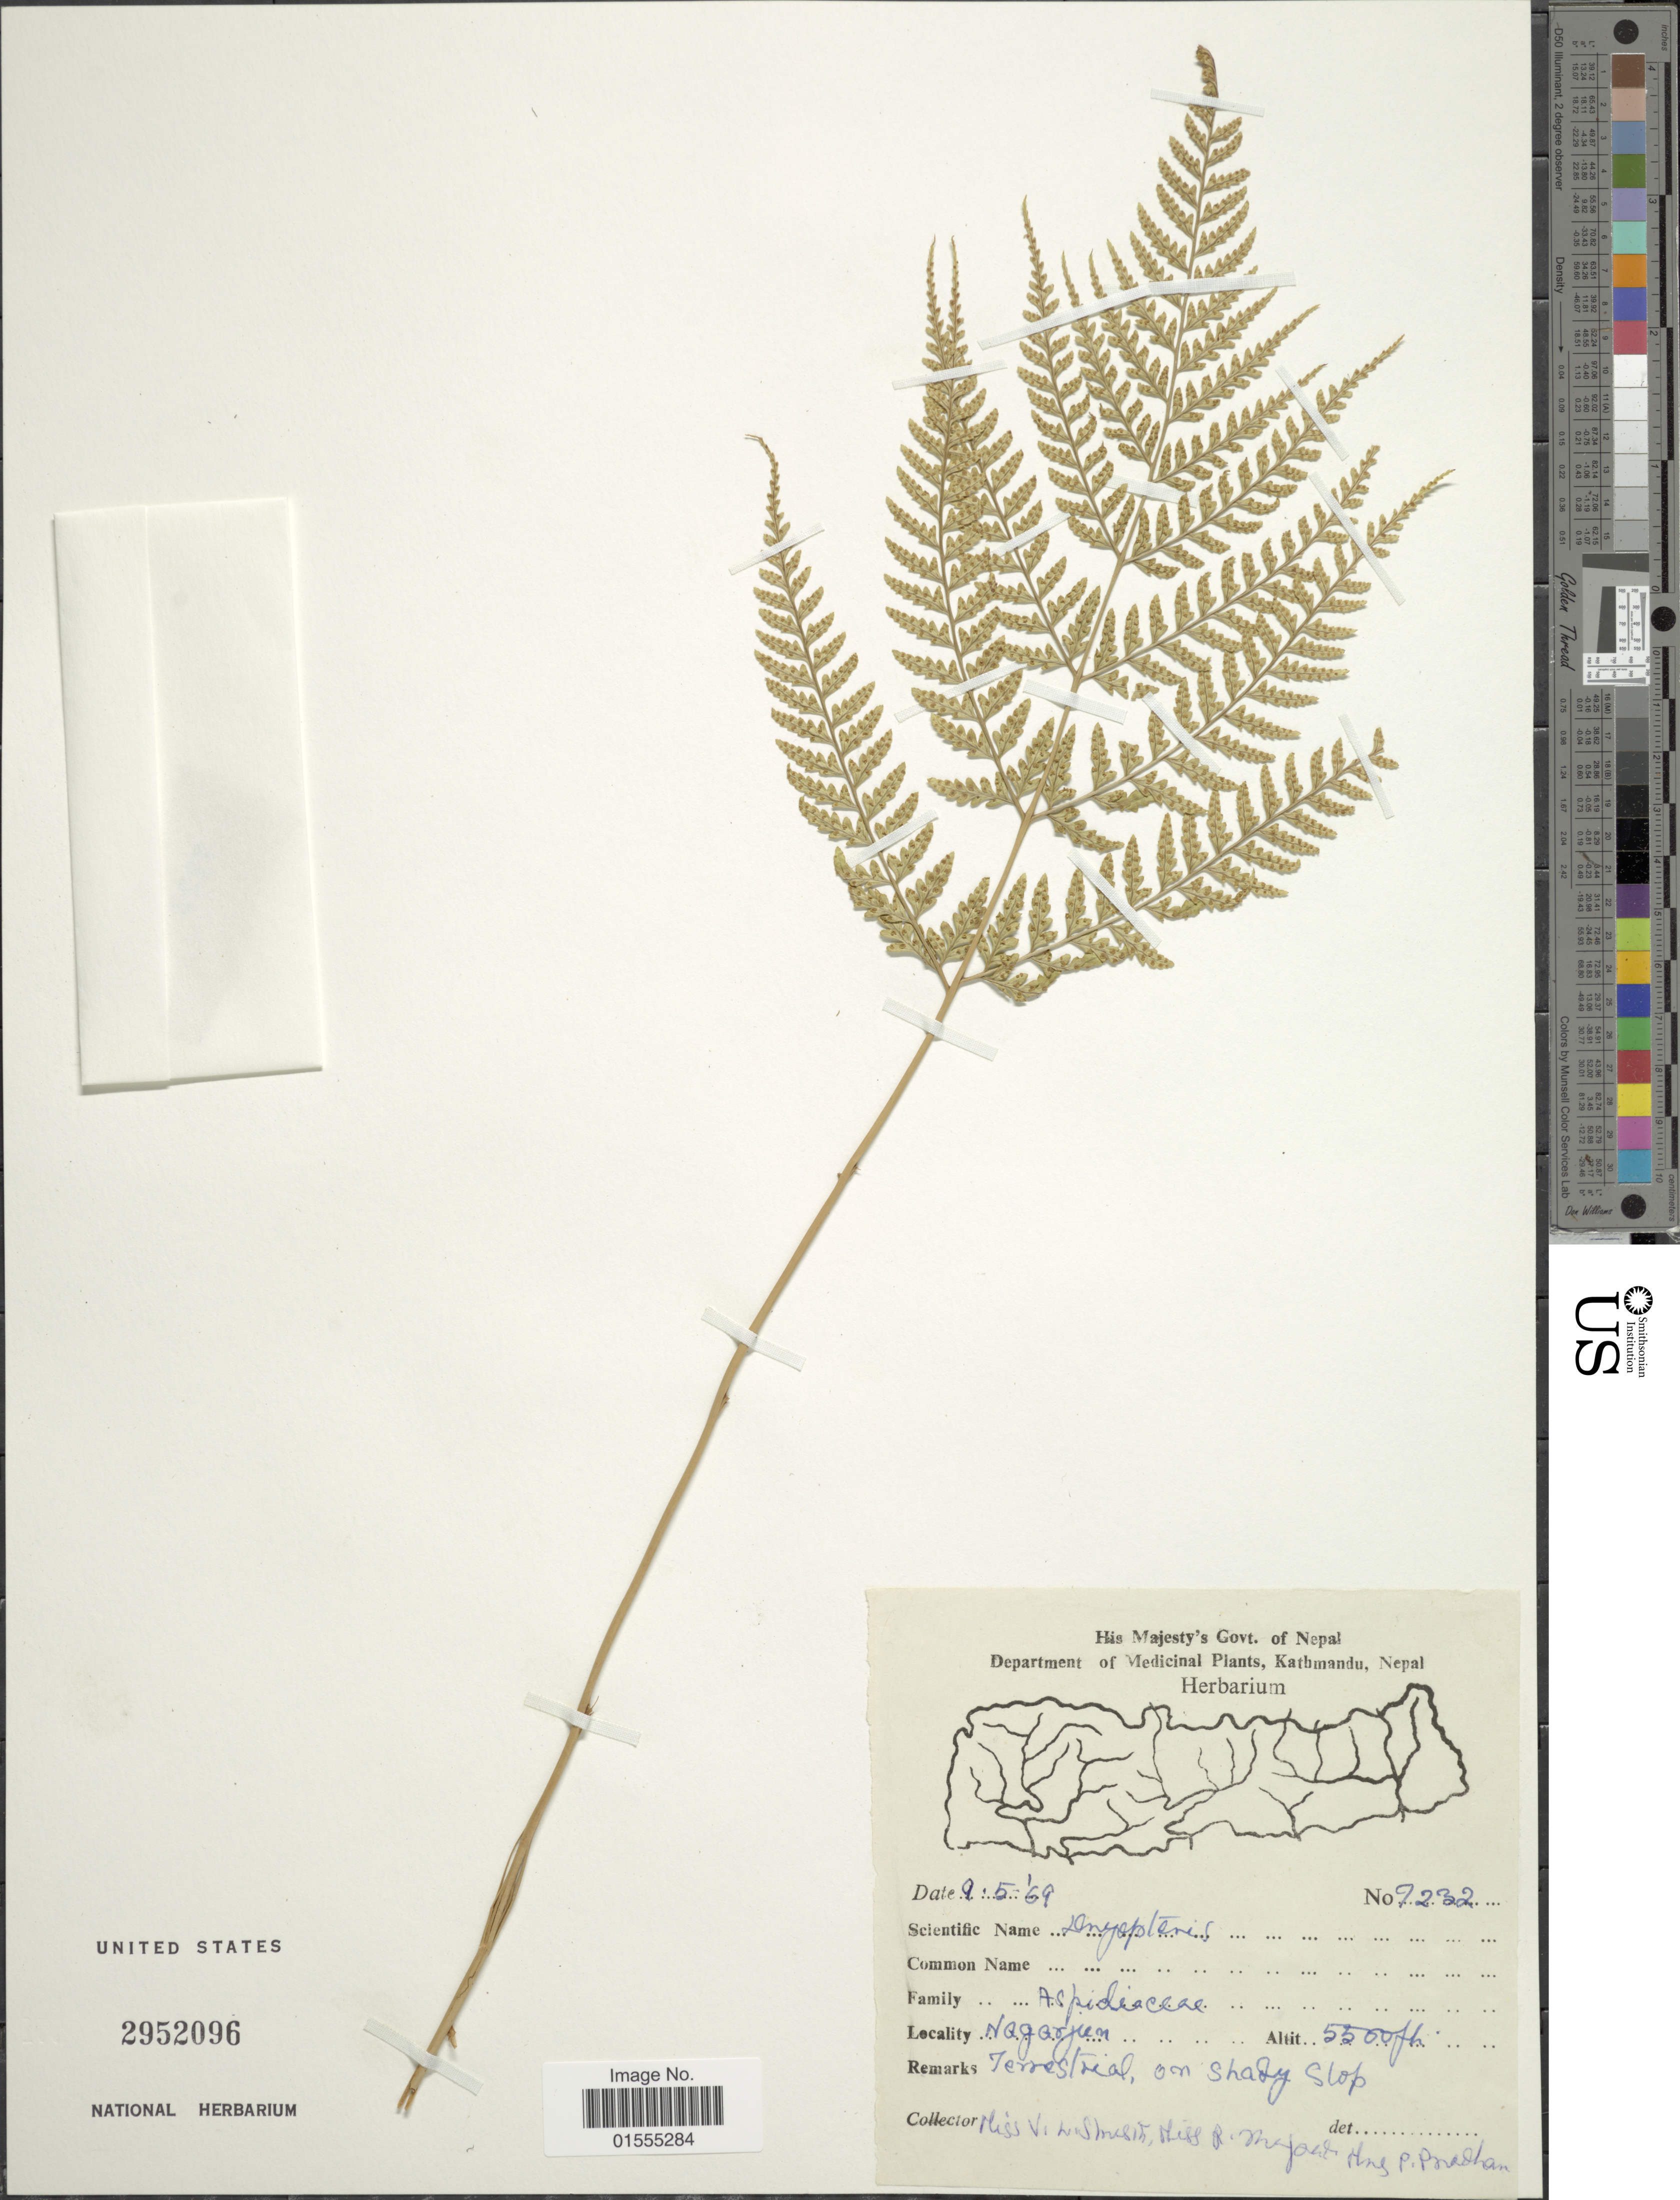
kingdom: Plantae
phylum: Tracheophyta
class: Polypodiopsida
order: Polypodiales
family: Dryopteridaceae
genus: Dryopteris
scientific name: Dryopteris sp.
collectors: V. Shrestha, R. Thapa & P. Pradhan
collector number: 7232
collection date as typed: Transcribed d/m/y: 9/5/69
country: Nepal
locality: Nagarjun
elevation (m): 1676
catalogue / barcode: US 2952096